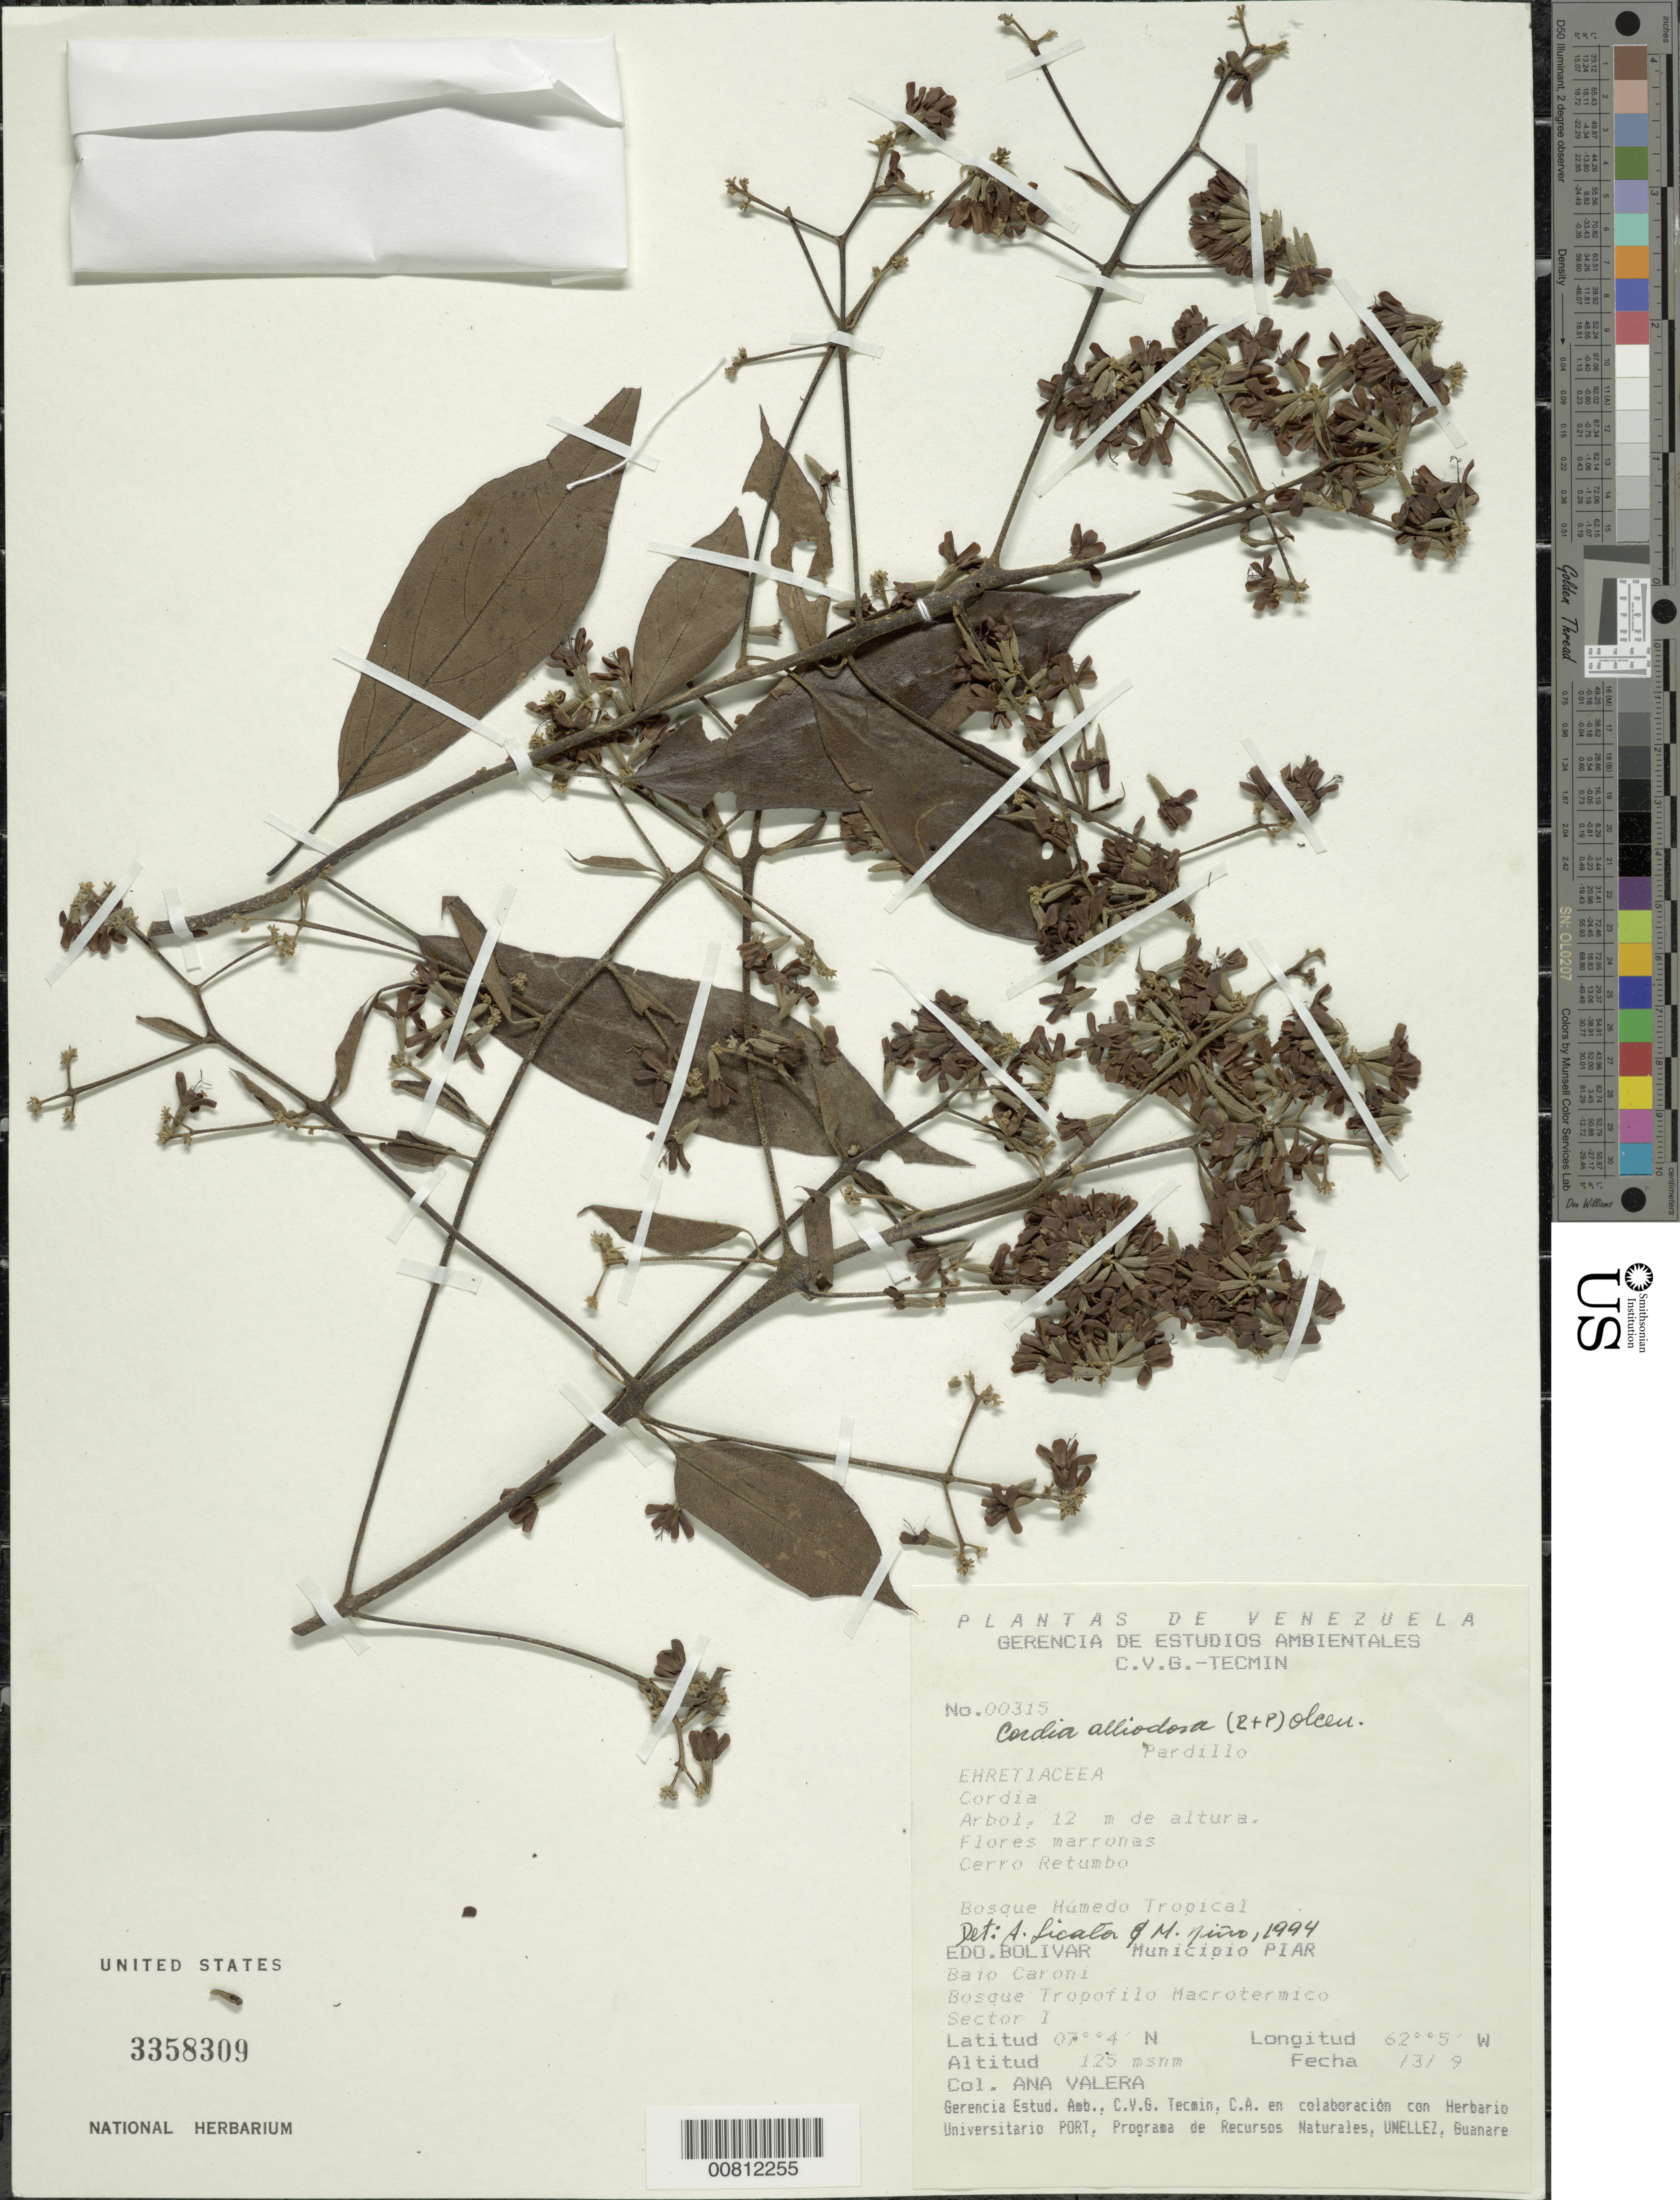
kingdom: Plantae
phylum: Tracheophyta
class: Magnoliopsida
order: Boraginales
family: Cordiaceae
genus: Cordia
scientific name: Cordia alliodora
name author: (Ruiz & Pav.) Oken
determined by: Licata, A.; Niño, S. M.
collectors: A. Valera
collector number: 315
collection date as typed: Mar-94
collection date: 1994-03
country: Venezuela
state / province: Bolívar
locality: Mun. Piar, Bajo Caroní, Bosque Tropofilo Macrotermico, Sector I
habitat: Bosque húmedo tropical, cerro retumbo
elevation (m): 125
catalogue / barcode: US 3358309